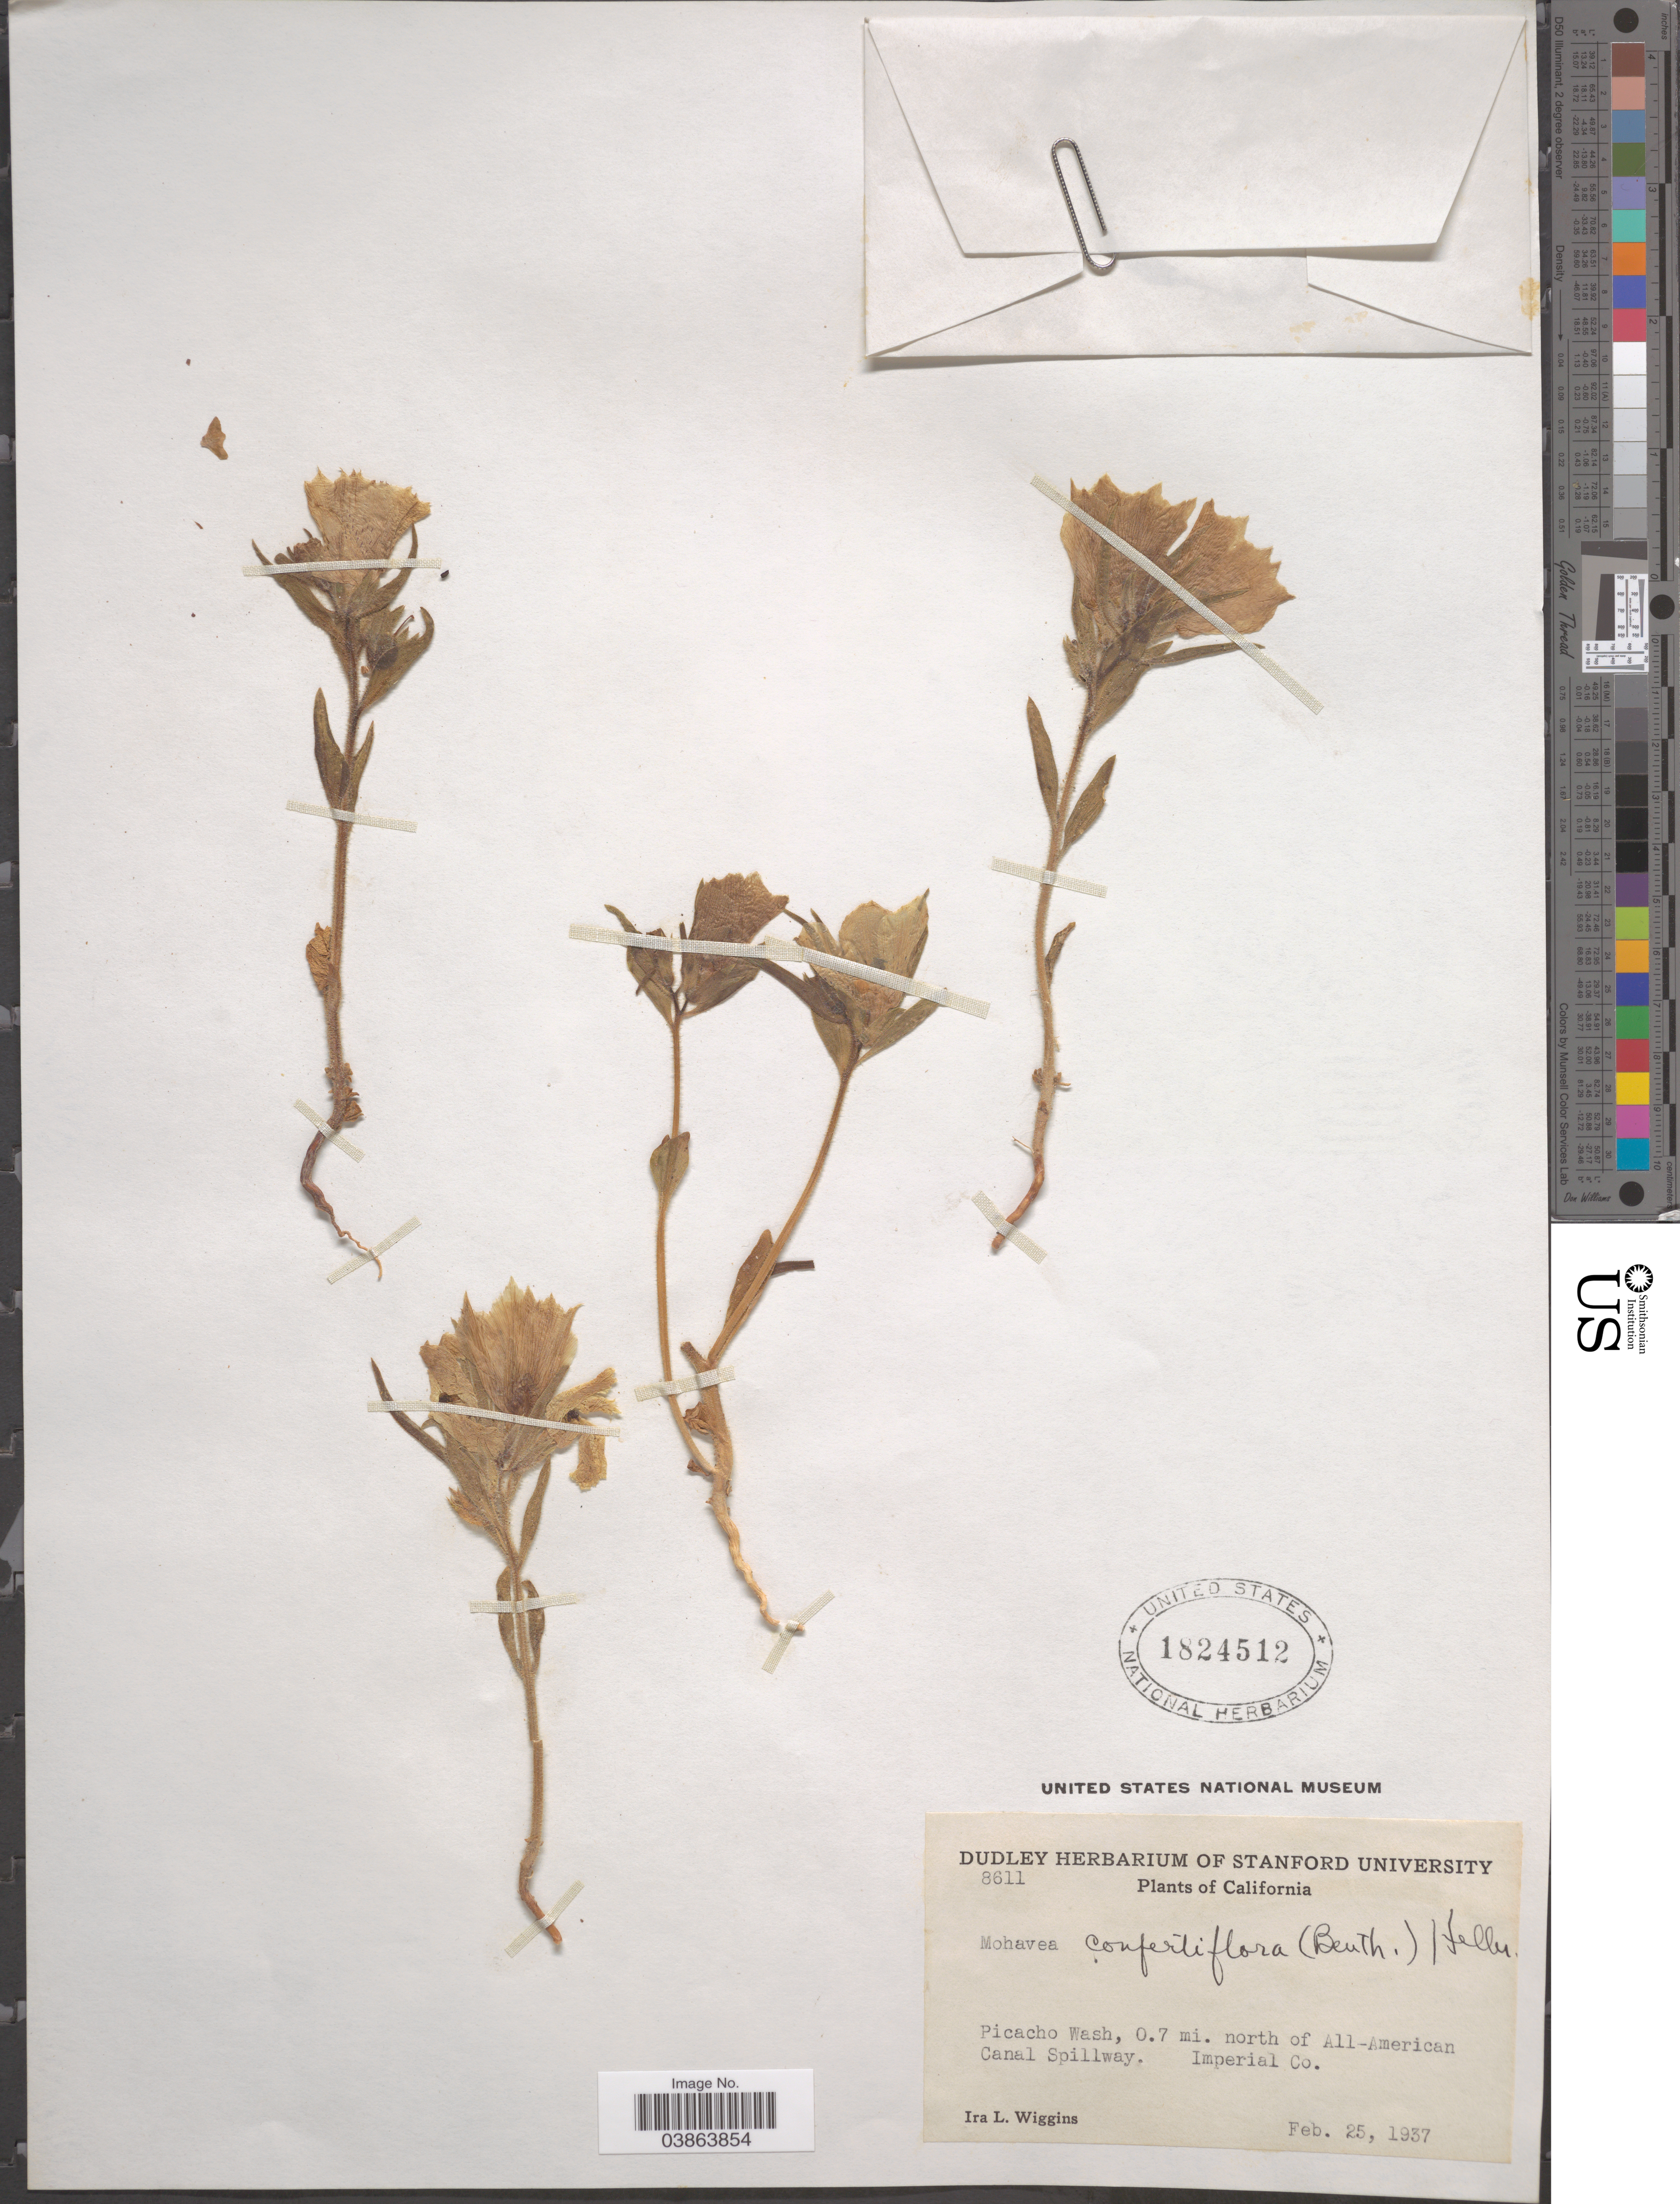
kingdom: Plantae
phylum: Tracheophyta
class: Magnoliopsida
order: Lamiales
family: Plantaginaceae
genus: Mohavea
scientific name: Mohavea confertiflora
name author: (A. DC.) A. Heller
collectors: I. L. Wiggins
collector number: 8611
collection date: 1937-02-25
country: United States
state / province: California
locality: Picacho Wash, 0.7 mi. north of All-American Canal Spillway. Imerial Co.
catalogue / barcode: US 1824512